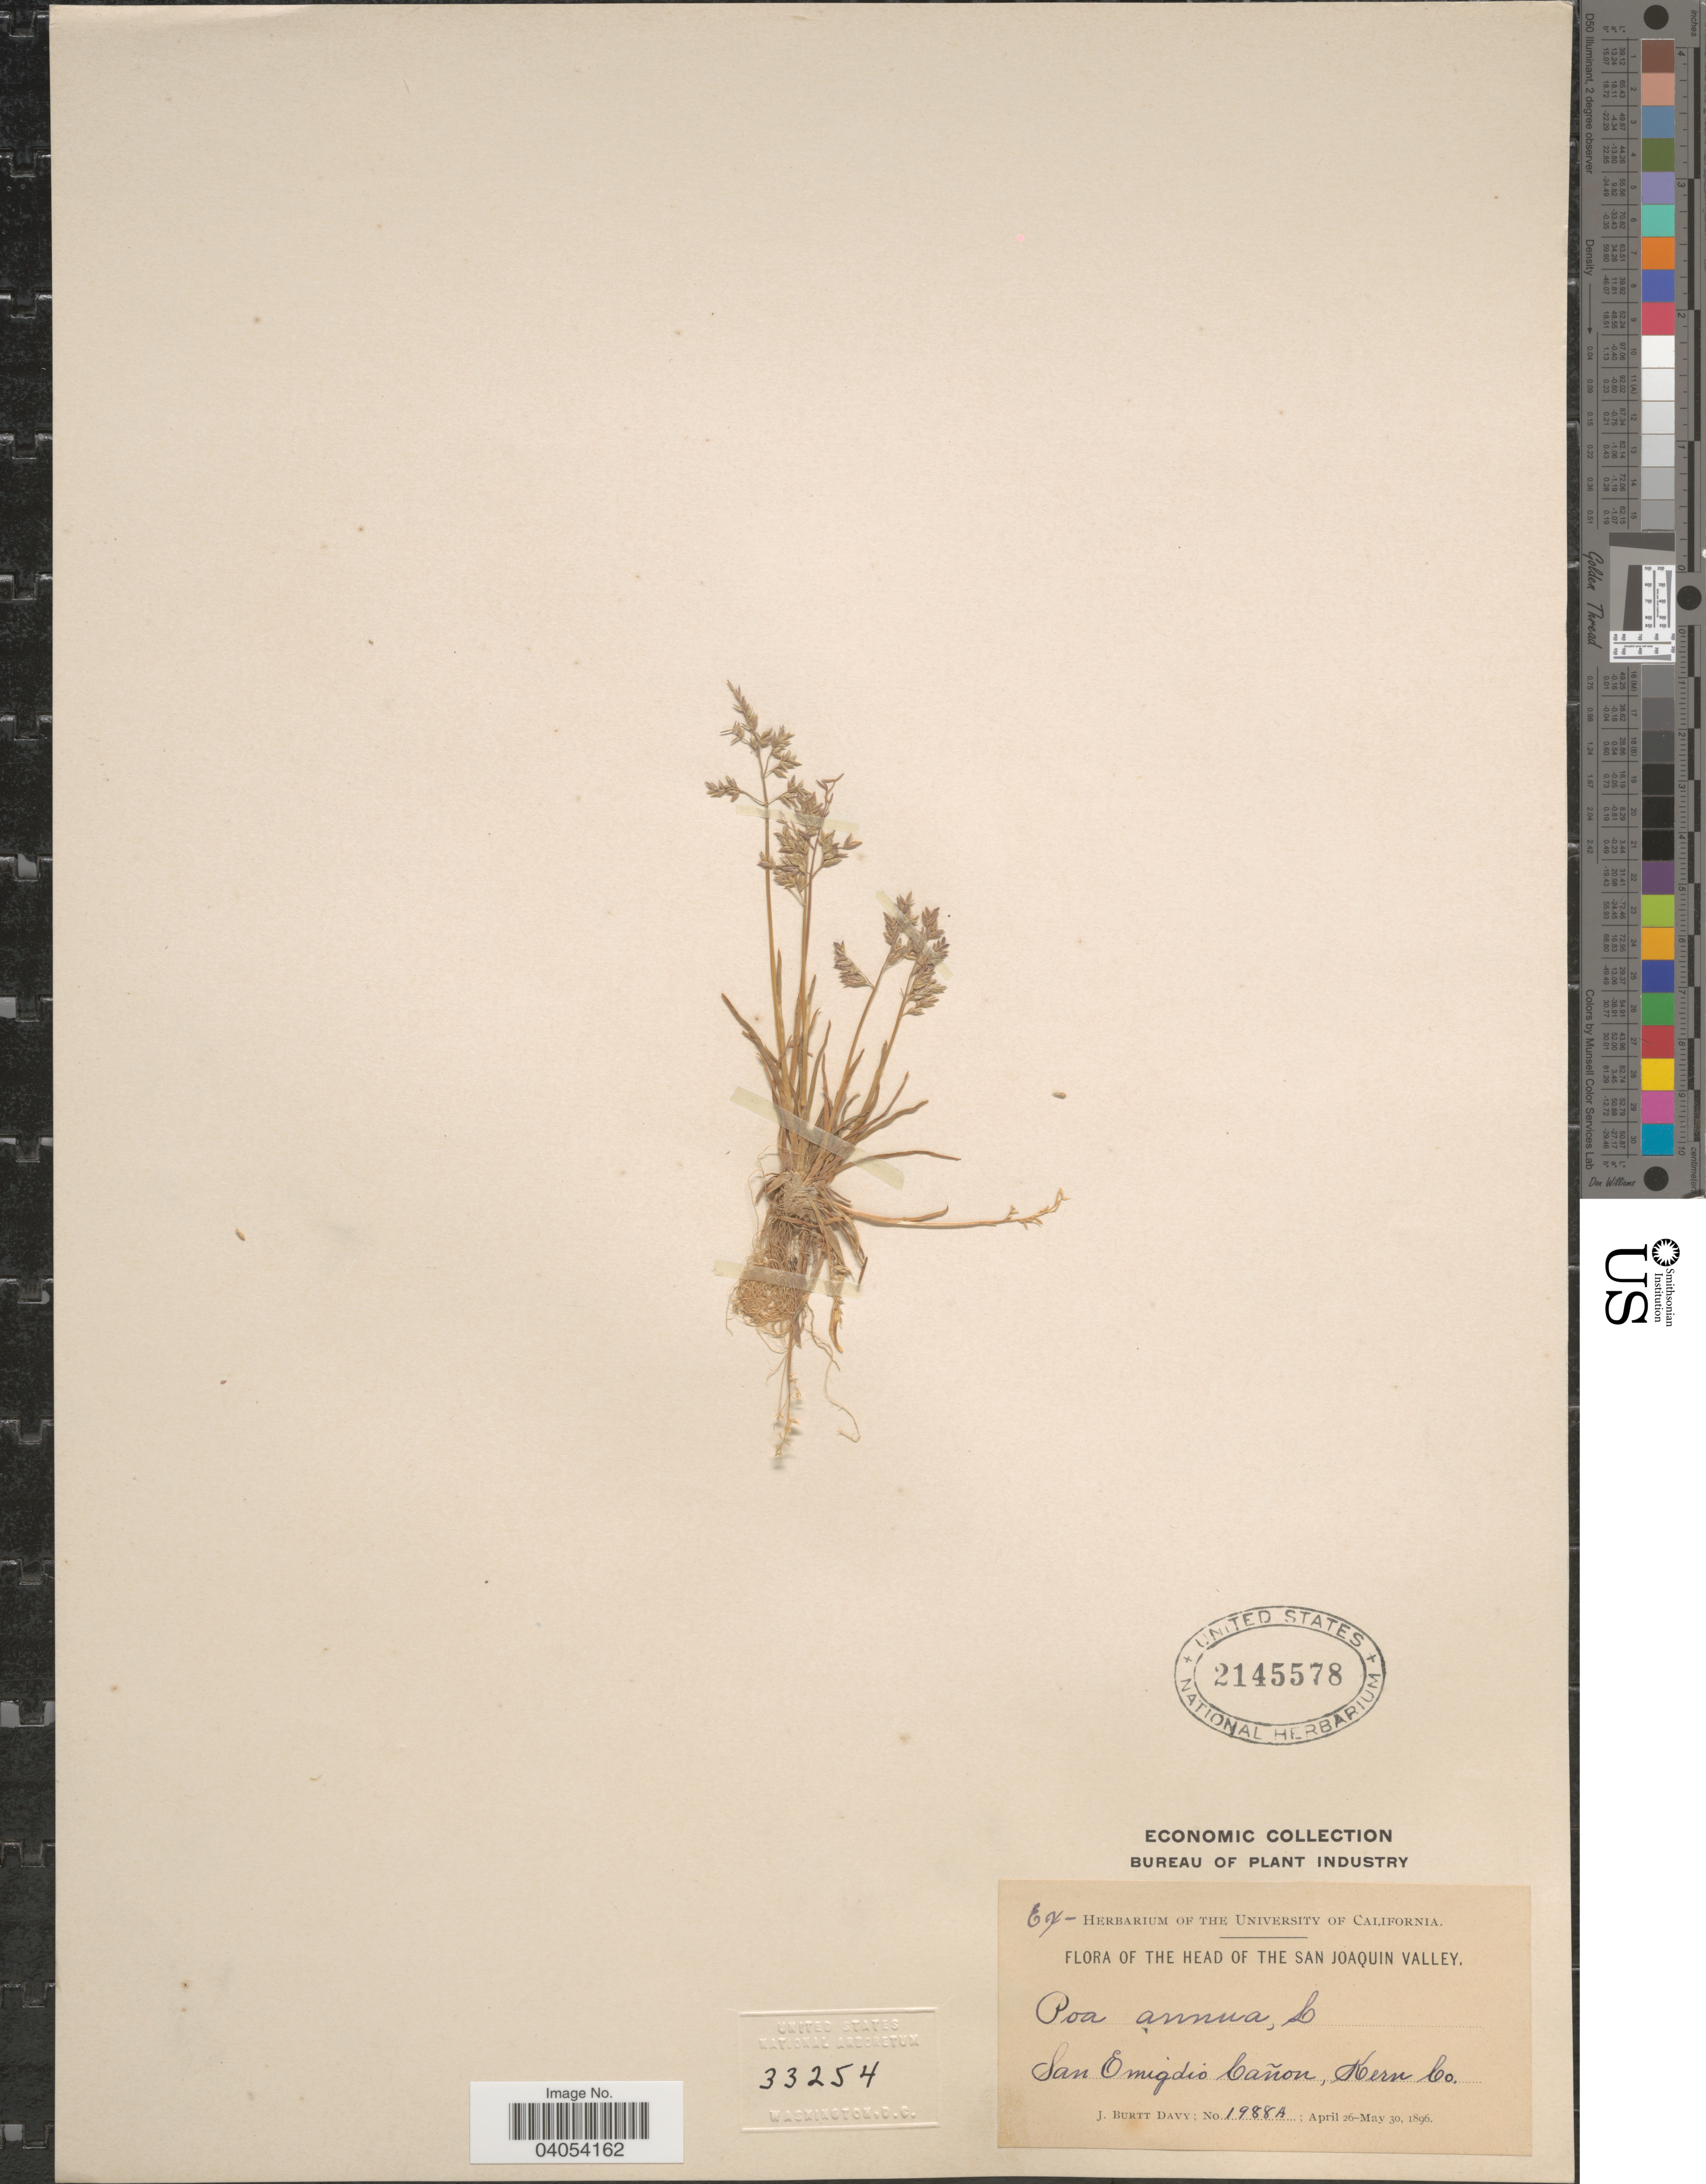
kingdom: Plantae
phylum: Tracheophyta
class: Liliopsida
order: Poales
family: Poaceae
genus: Poa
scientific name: Poa annua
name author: L.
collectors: J. Burtt Davy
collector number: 1988A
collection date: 1896-04-26/1896-05-30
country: United States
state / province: California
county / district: Kern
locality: Head of the San Joaquin Valley. San Emigdio Cañon, Kern Co.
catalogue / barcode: US 2145578